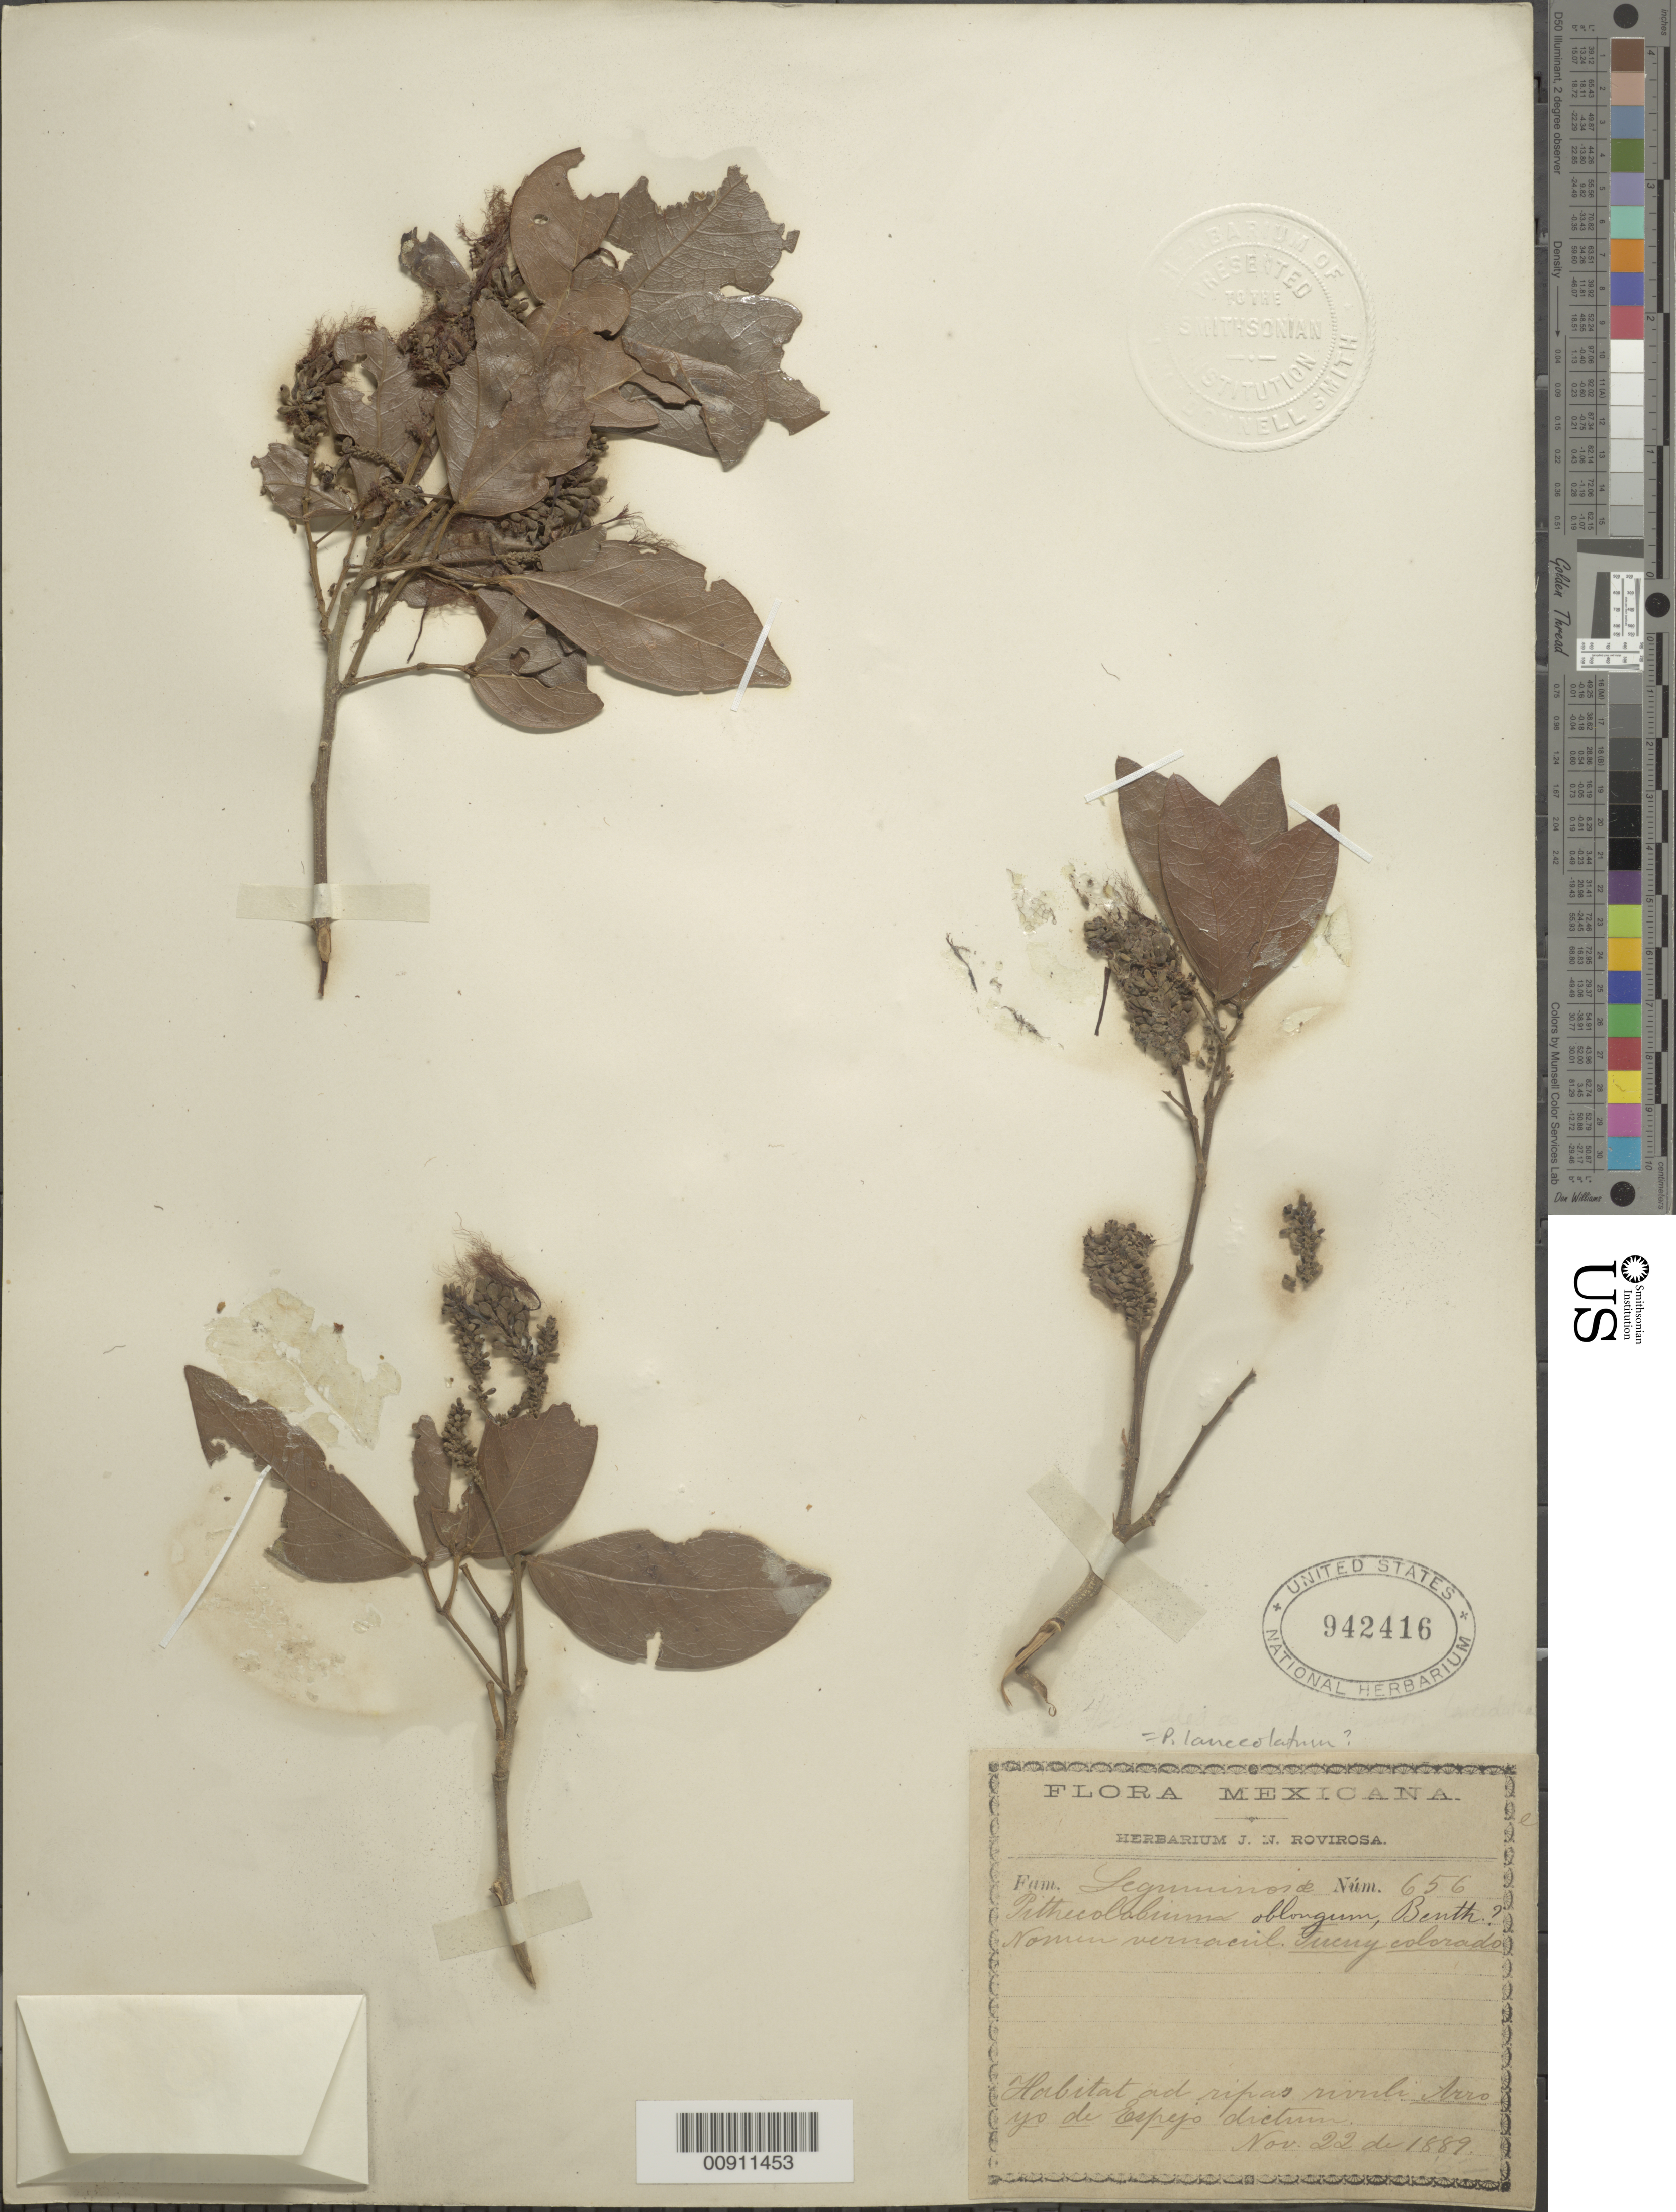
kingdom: Plantae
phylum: Tracheophyta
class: Magnoliopsida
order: Fabales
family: Fabaceae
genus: Pithecellobium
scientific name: Pithecellobium lanceolatum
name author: (Humb. & Bonpl. ex Willd.) Benth.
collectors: J. N. Rovirosa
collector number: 656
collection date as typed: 22 Nov 1889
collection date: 1889-11-22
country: Mexico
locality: Arroyo de Espejo dictum.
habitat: Ad ripas rivuli.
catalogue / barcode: US 942416